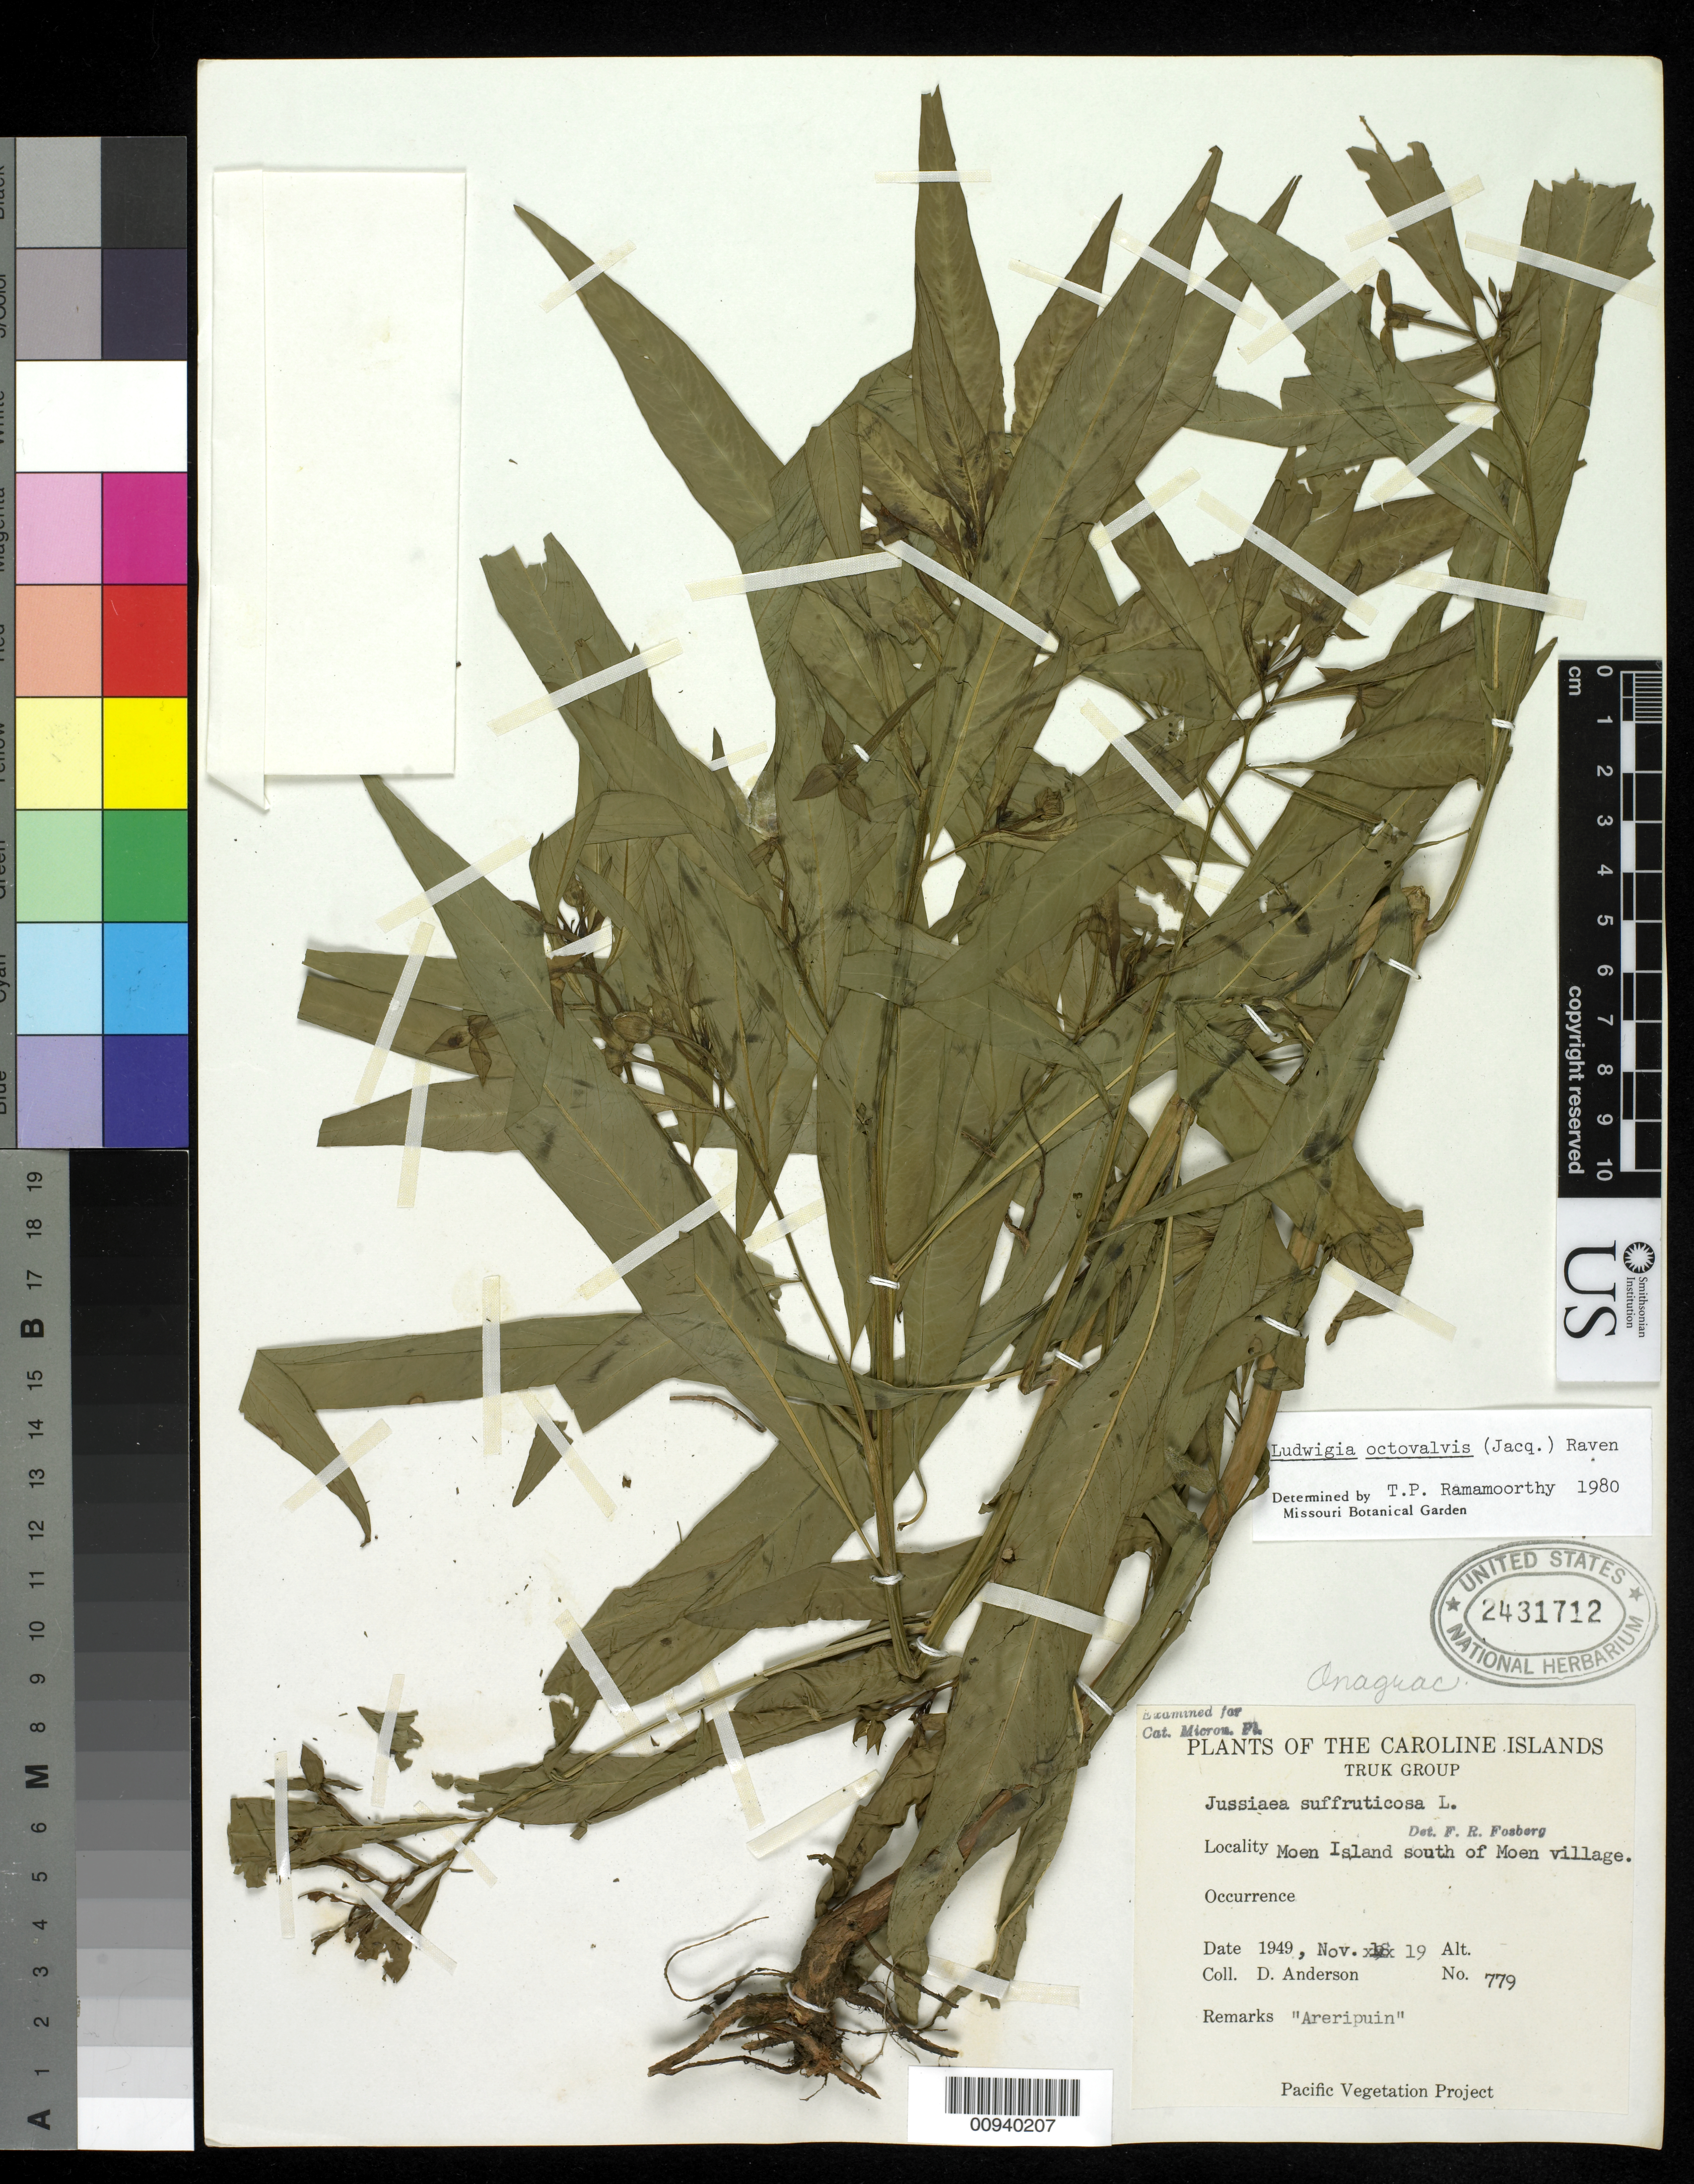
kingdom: Plantae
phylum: Tracheophyta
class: Magnoliopsida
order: Myrtales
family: Onagraceae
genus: Ludwigia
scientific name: Ludwigia octovalvis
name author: (Jacq.) P.H. Raven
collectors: D. Anderson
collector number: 779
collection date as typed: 19 Nov 1949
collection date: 1949-11-19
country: Micronesia, Federated States of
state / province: Truk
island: Moen [Wono]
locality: South of Moen village.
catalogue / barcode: US 2431712